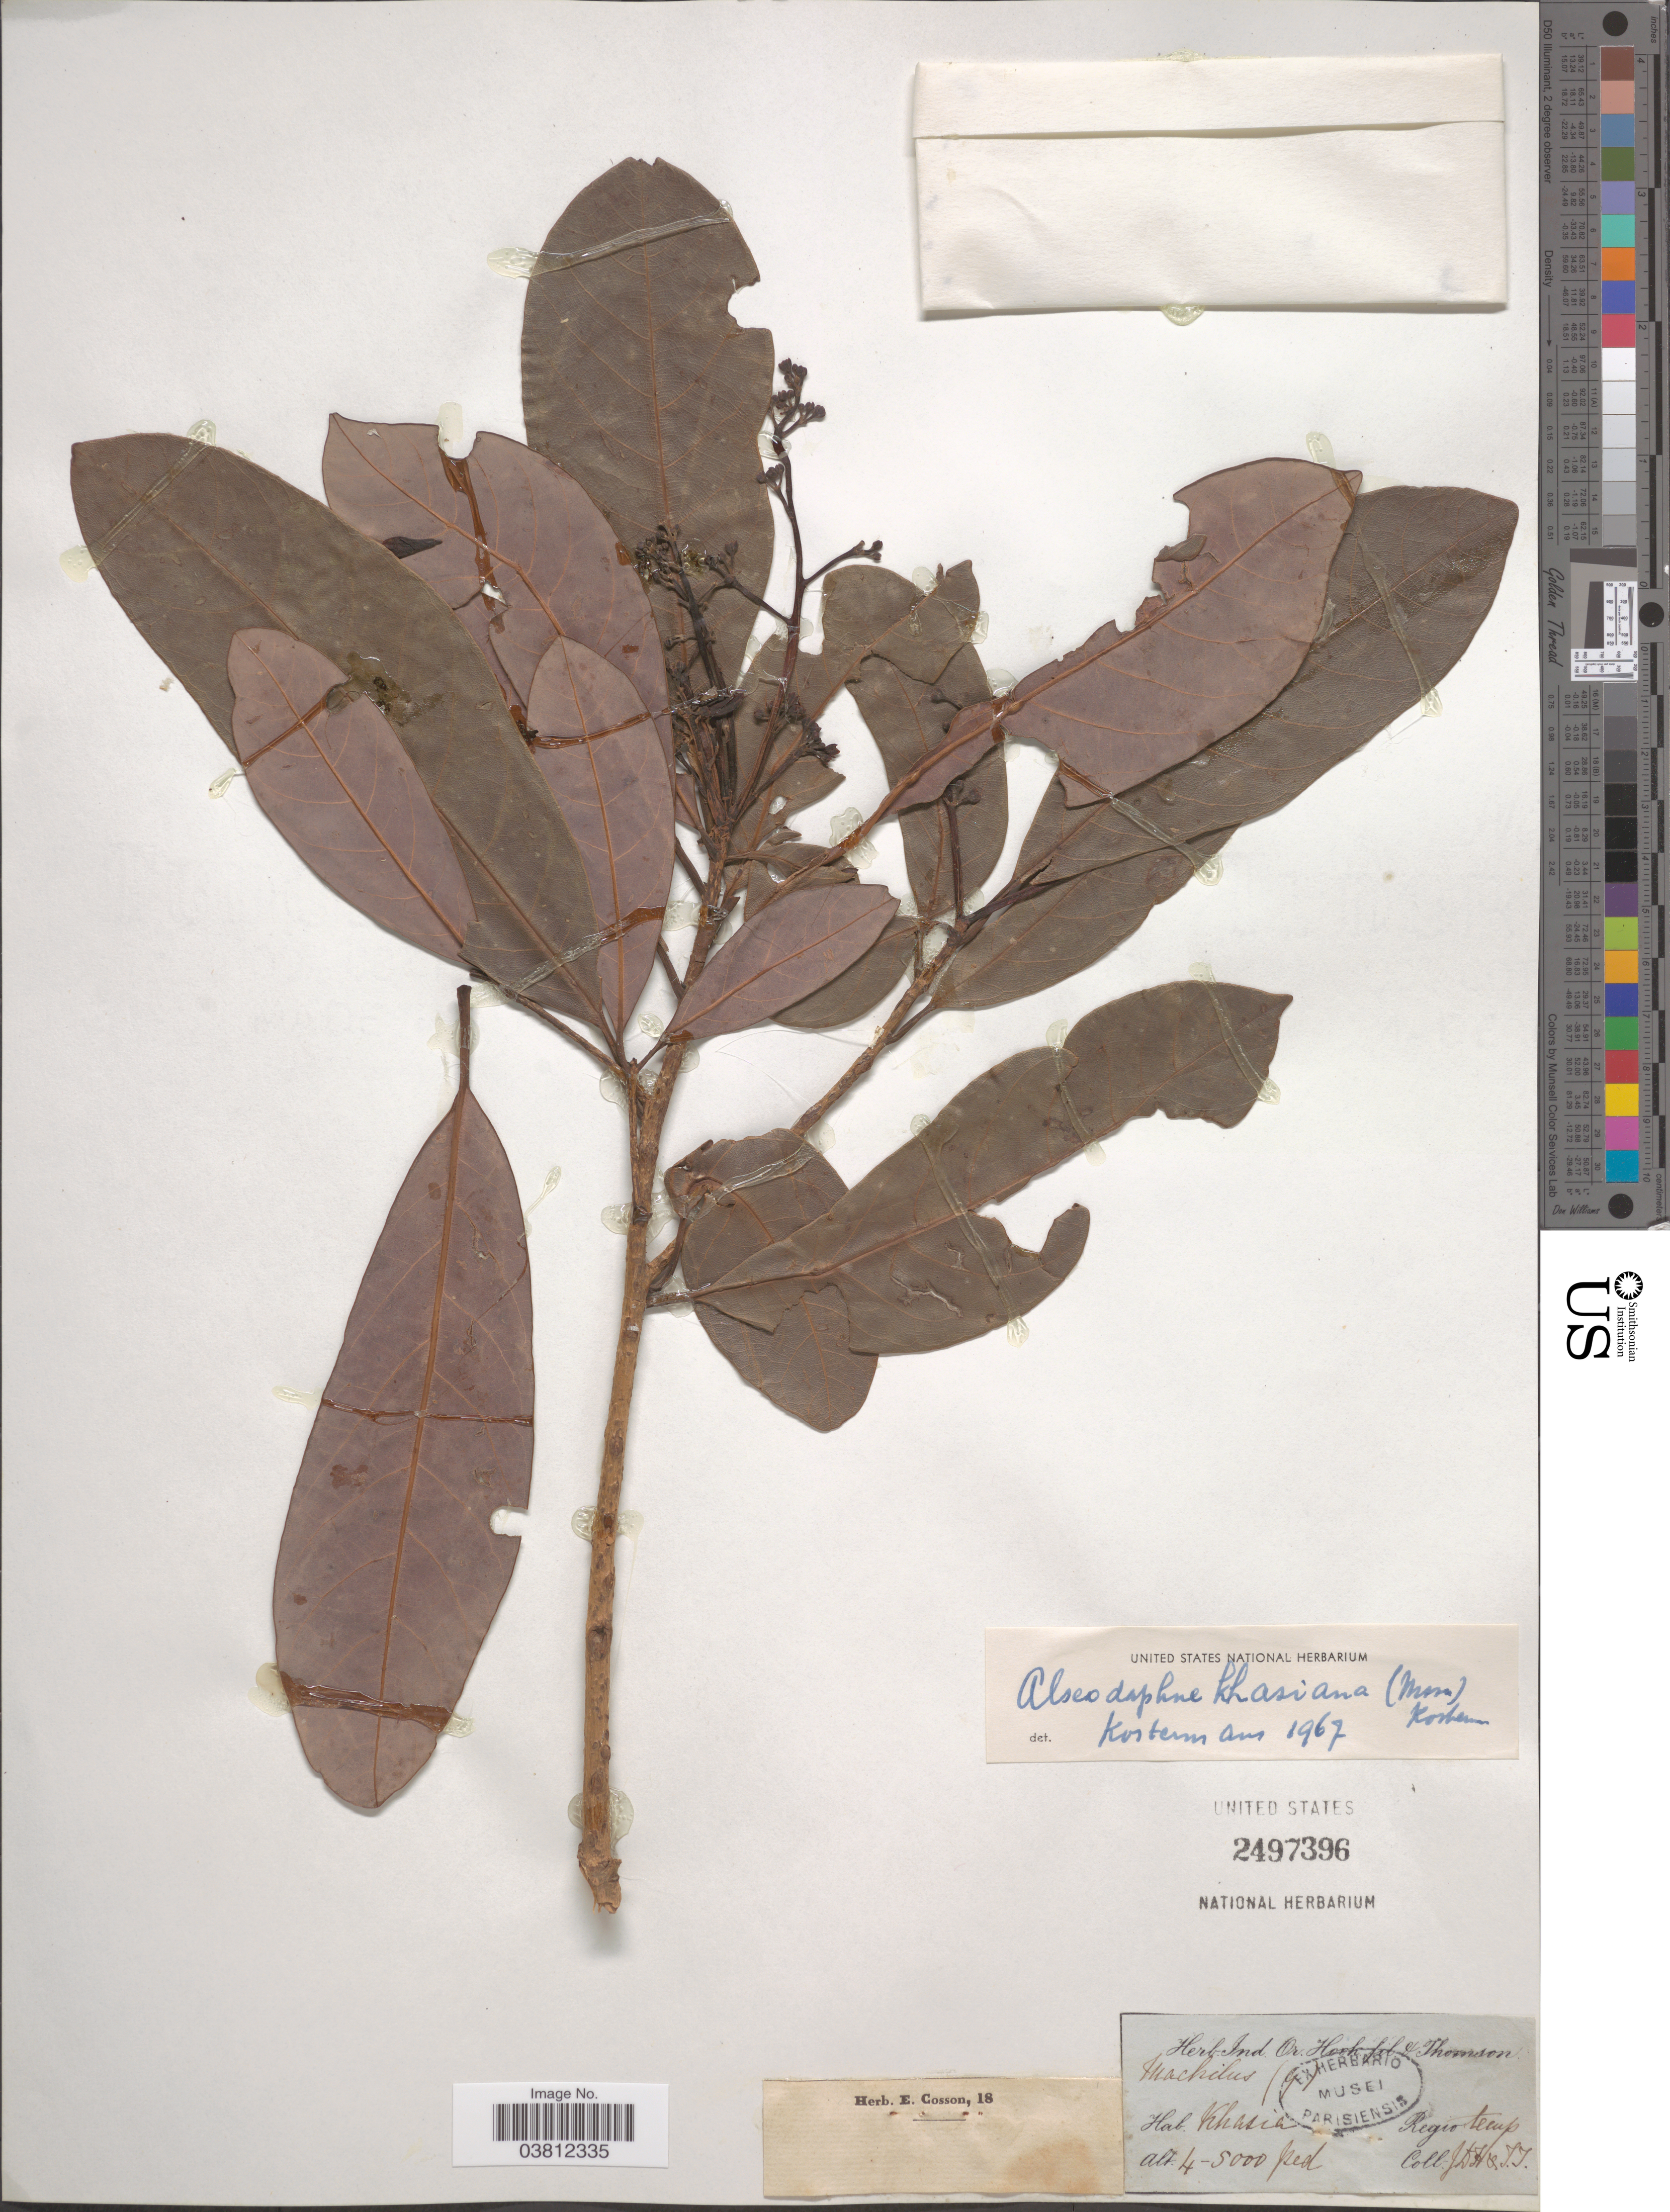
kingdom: Plantae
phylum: Tracheophyta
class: Magnoliopsida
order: Laurales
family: Lauraceae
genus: Alseodaphne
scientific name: Alseodaphne khasyana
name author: (Meisn.) Kosterm.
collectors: J. H. & J. J.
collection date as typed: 18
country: India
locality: Khasia. Regio Temp.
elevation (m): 1219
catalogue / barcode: US 2497396